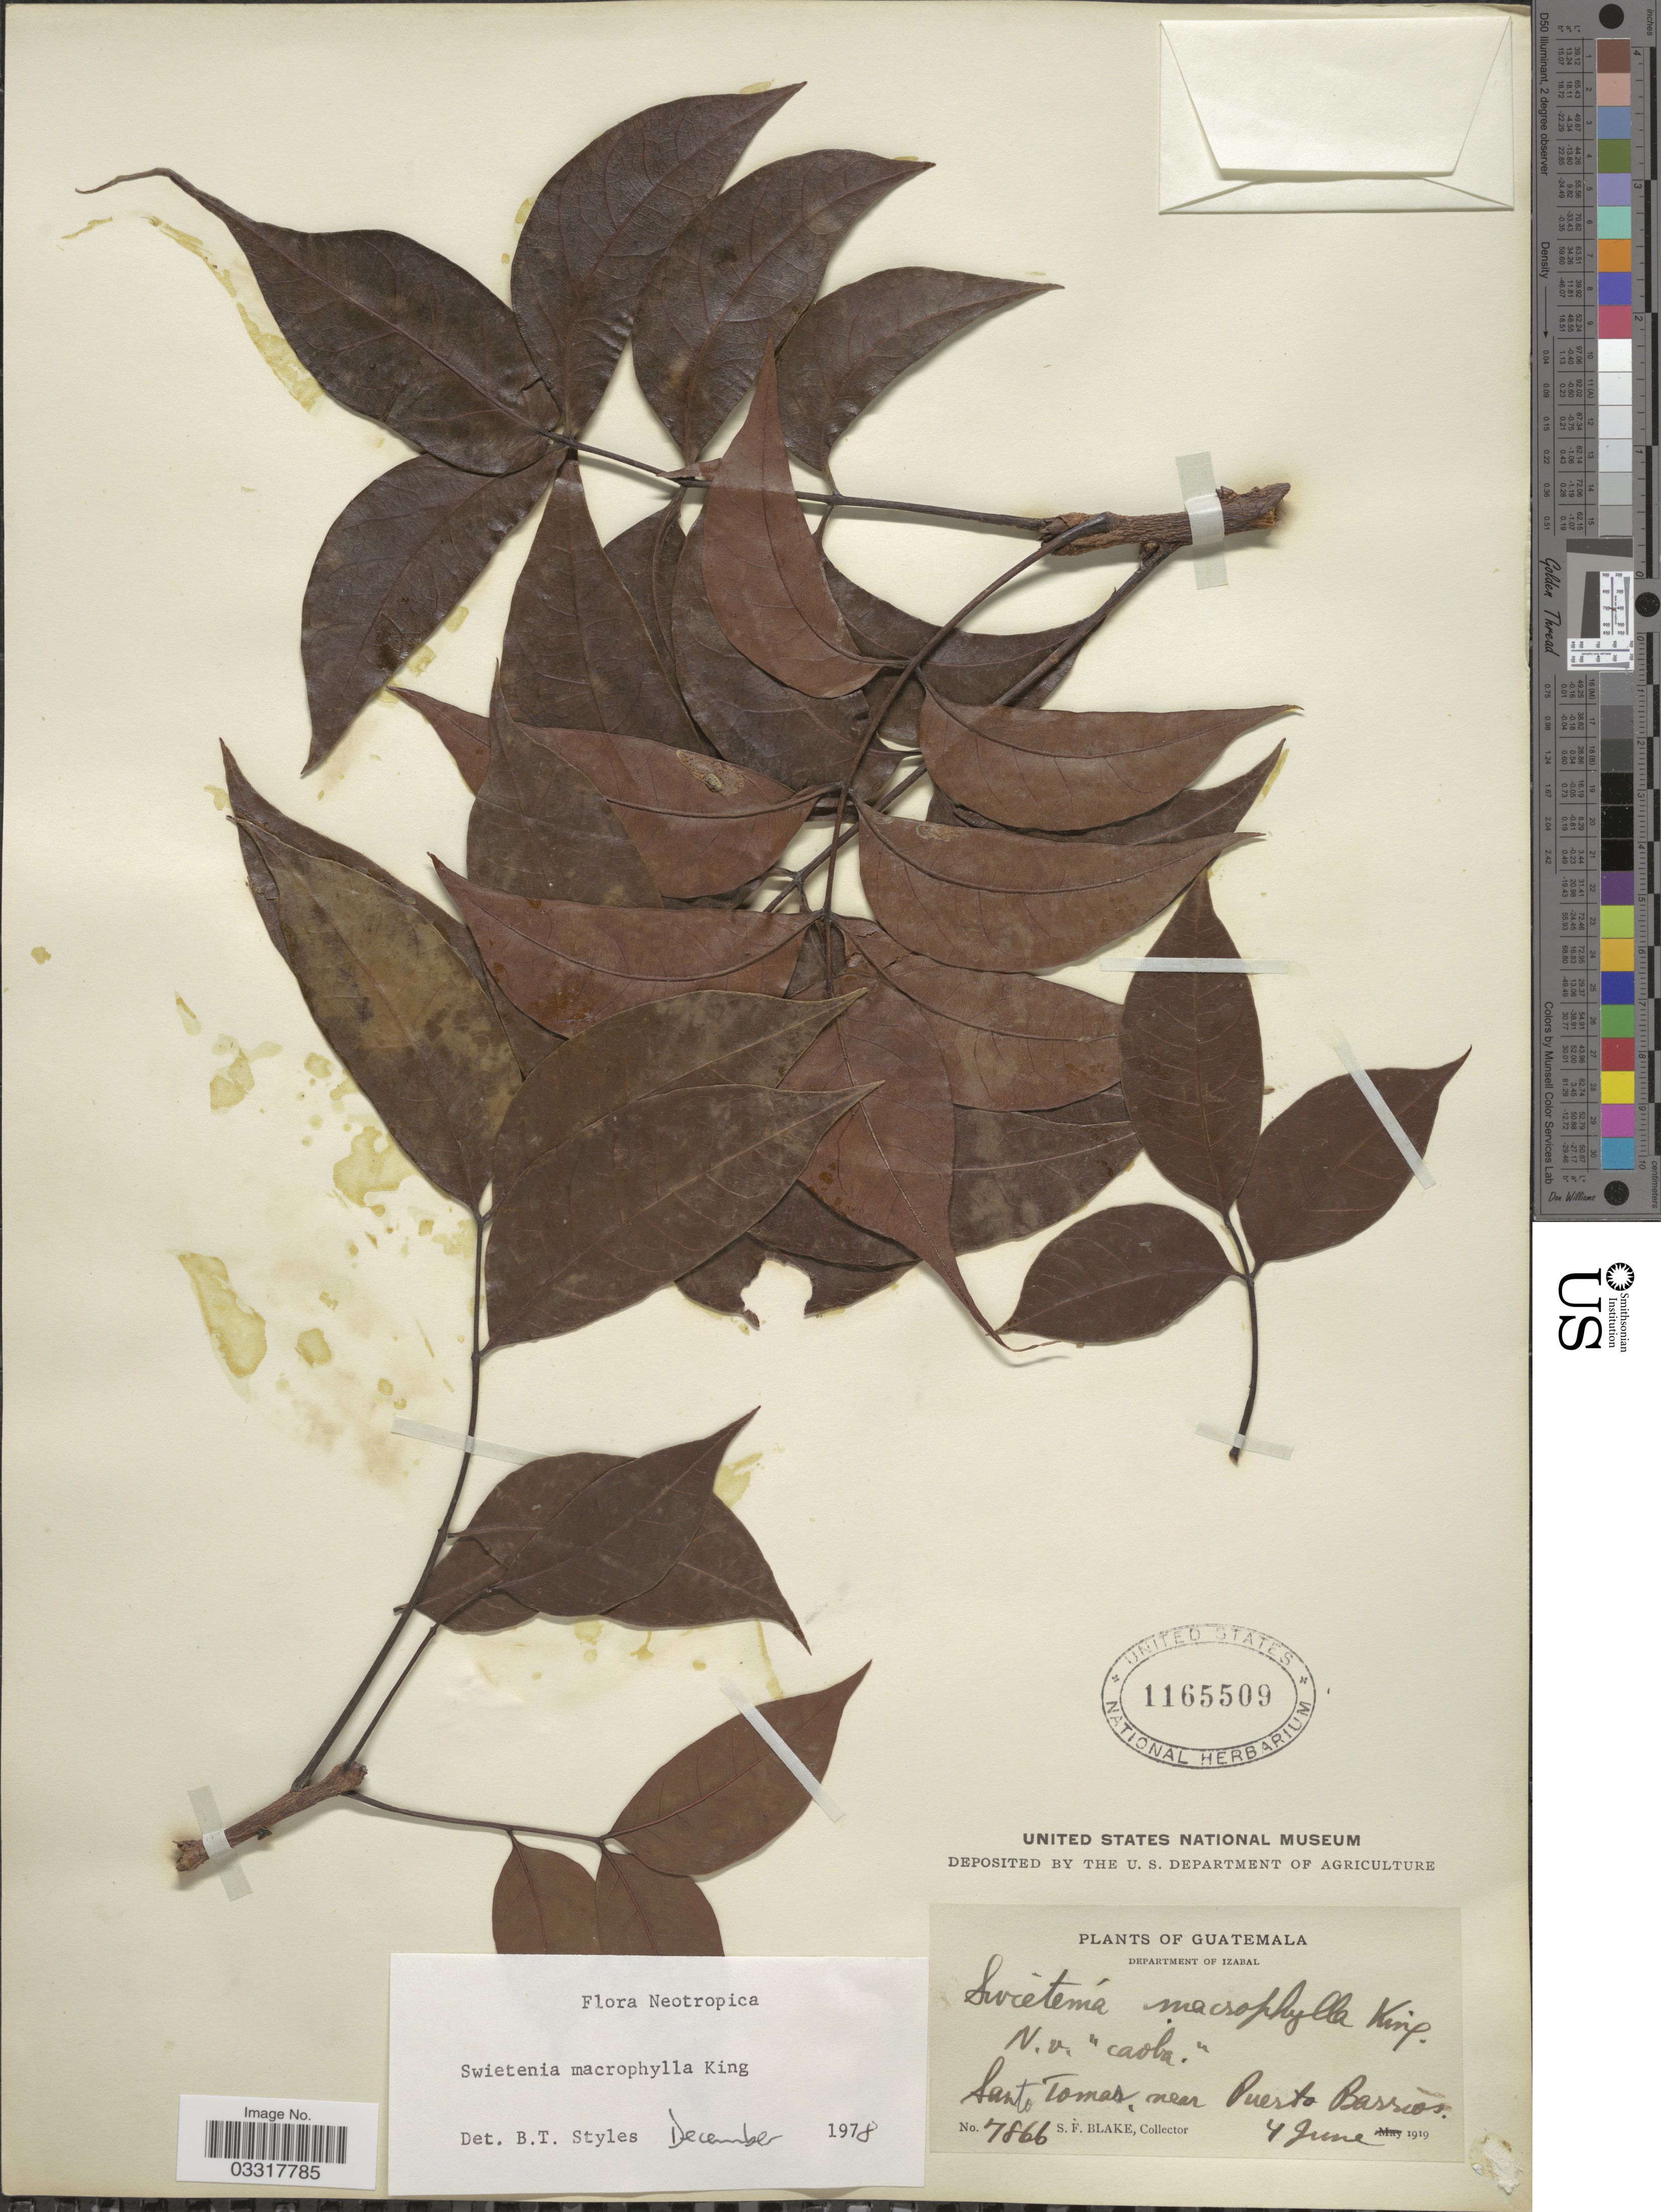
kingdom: Plantae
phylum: Tracheophyta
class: Magnoliopsida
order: Sapindales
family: Meliaceae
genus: Swietenia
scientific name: Swietenia macrophylla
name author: King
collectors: S. Blake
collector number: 7866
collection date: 1919-06-04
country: Guatemala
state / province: Izabal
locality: Department of Izabal. Santo Tomas, near Puerto Barrios.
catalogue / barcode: US 1165509